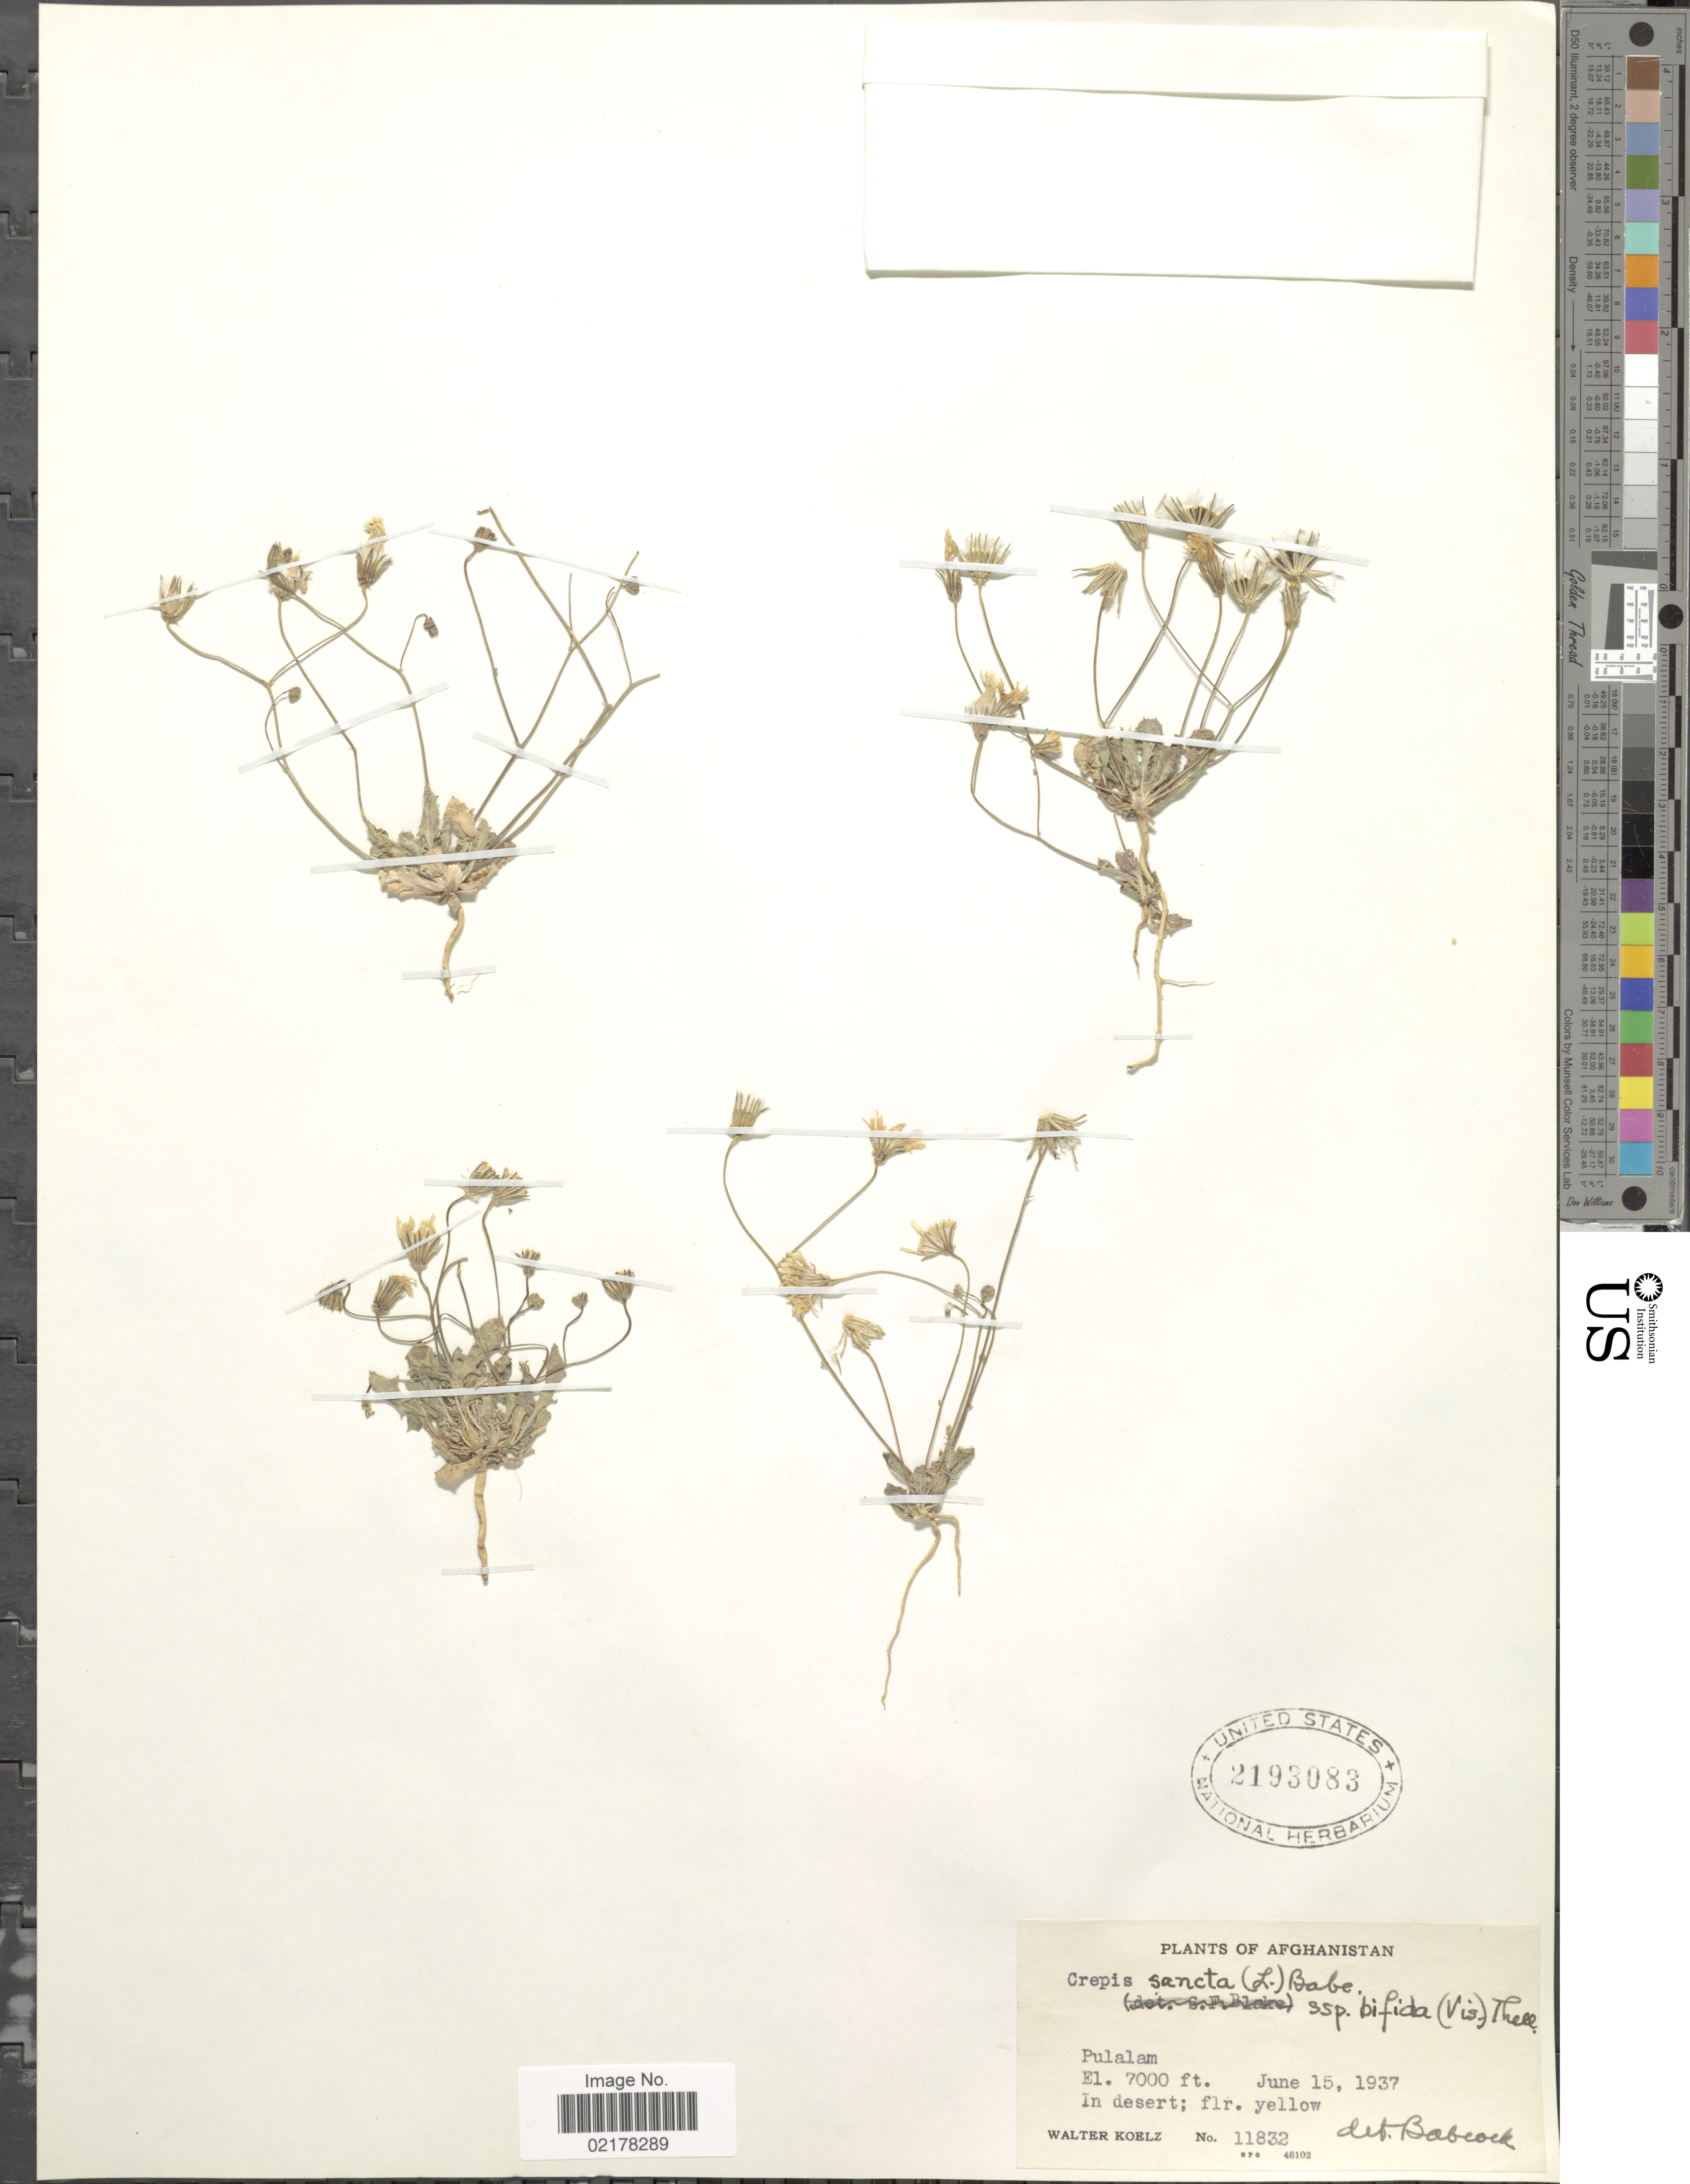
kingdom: Plantae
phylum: Tracheophyta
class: Magnoliopsida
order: Asterales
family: Asteraceae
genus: Crepis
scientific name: Crepis sancta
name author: (L.) Bornm.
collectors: W. N. Koelz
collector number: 11832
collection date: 1937-06-15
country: Afghanistan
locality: Pulalam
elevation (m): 2134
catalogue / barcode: US 2193083